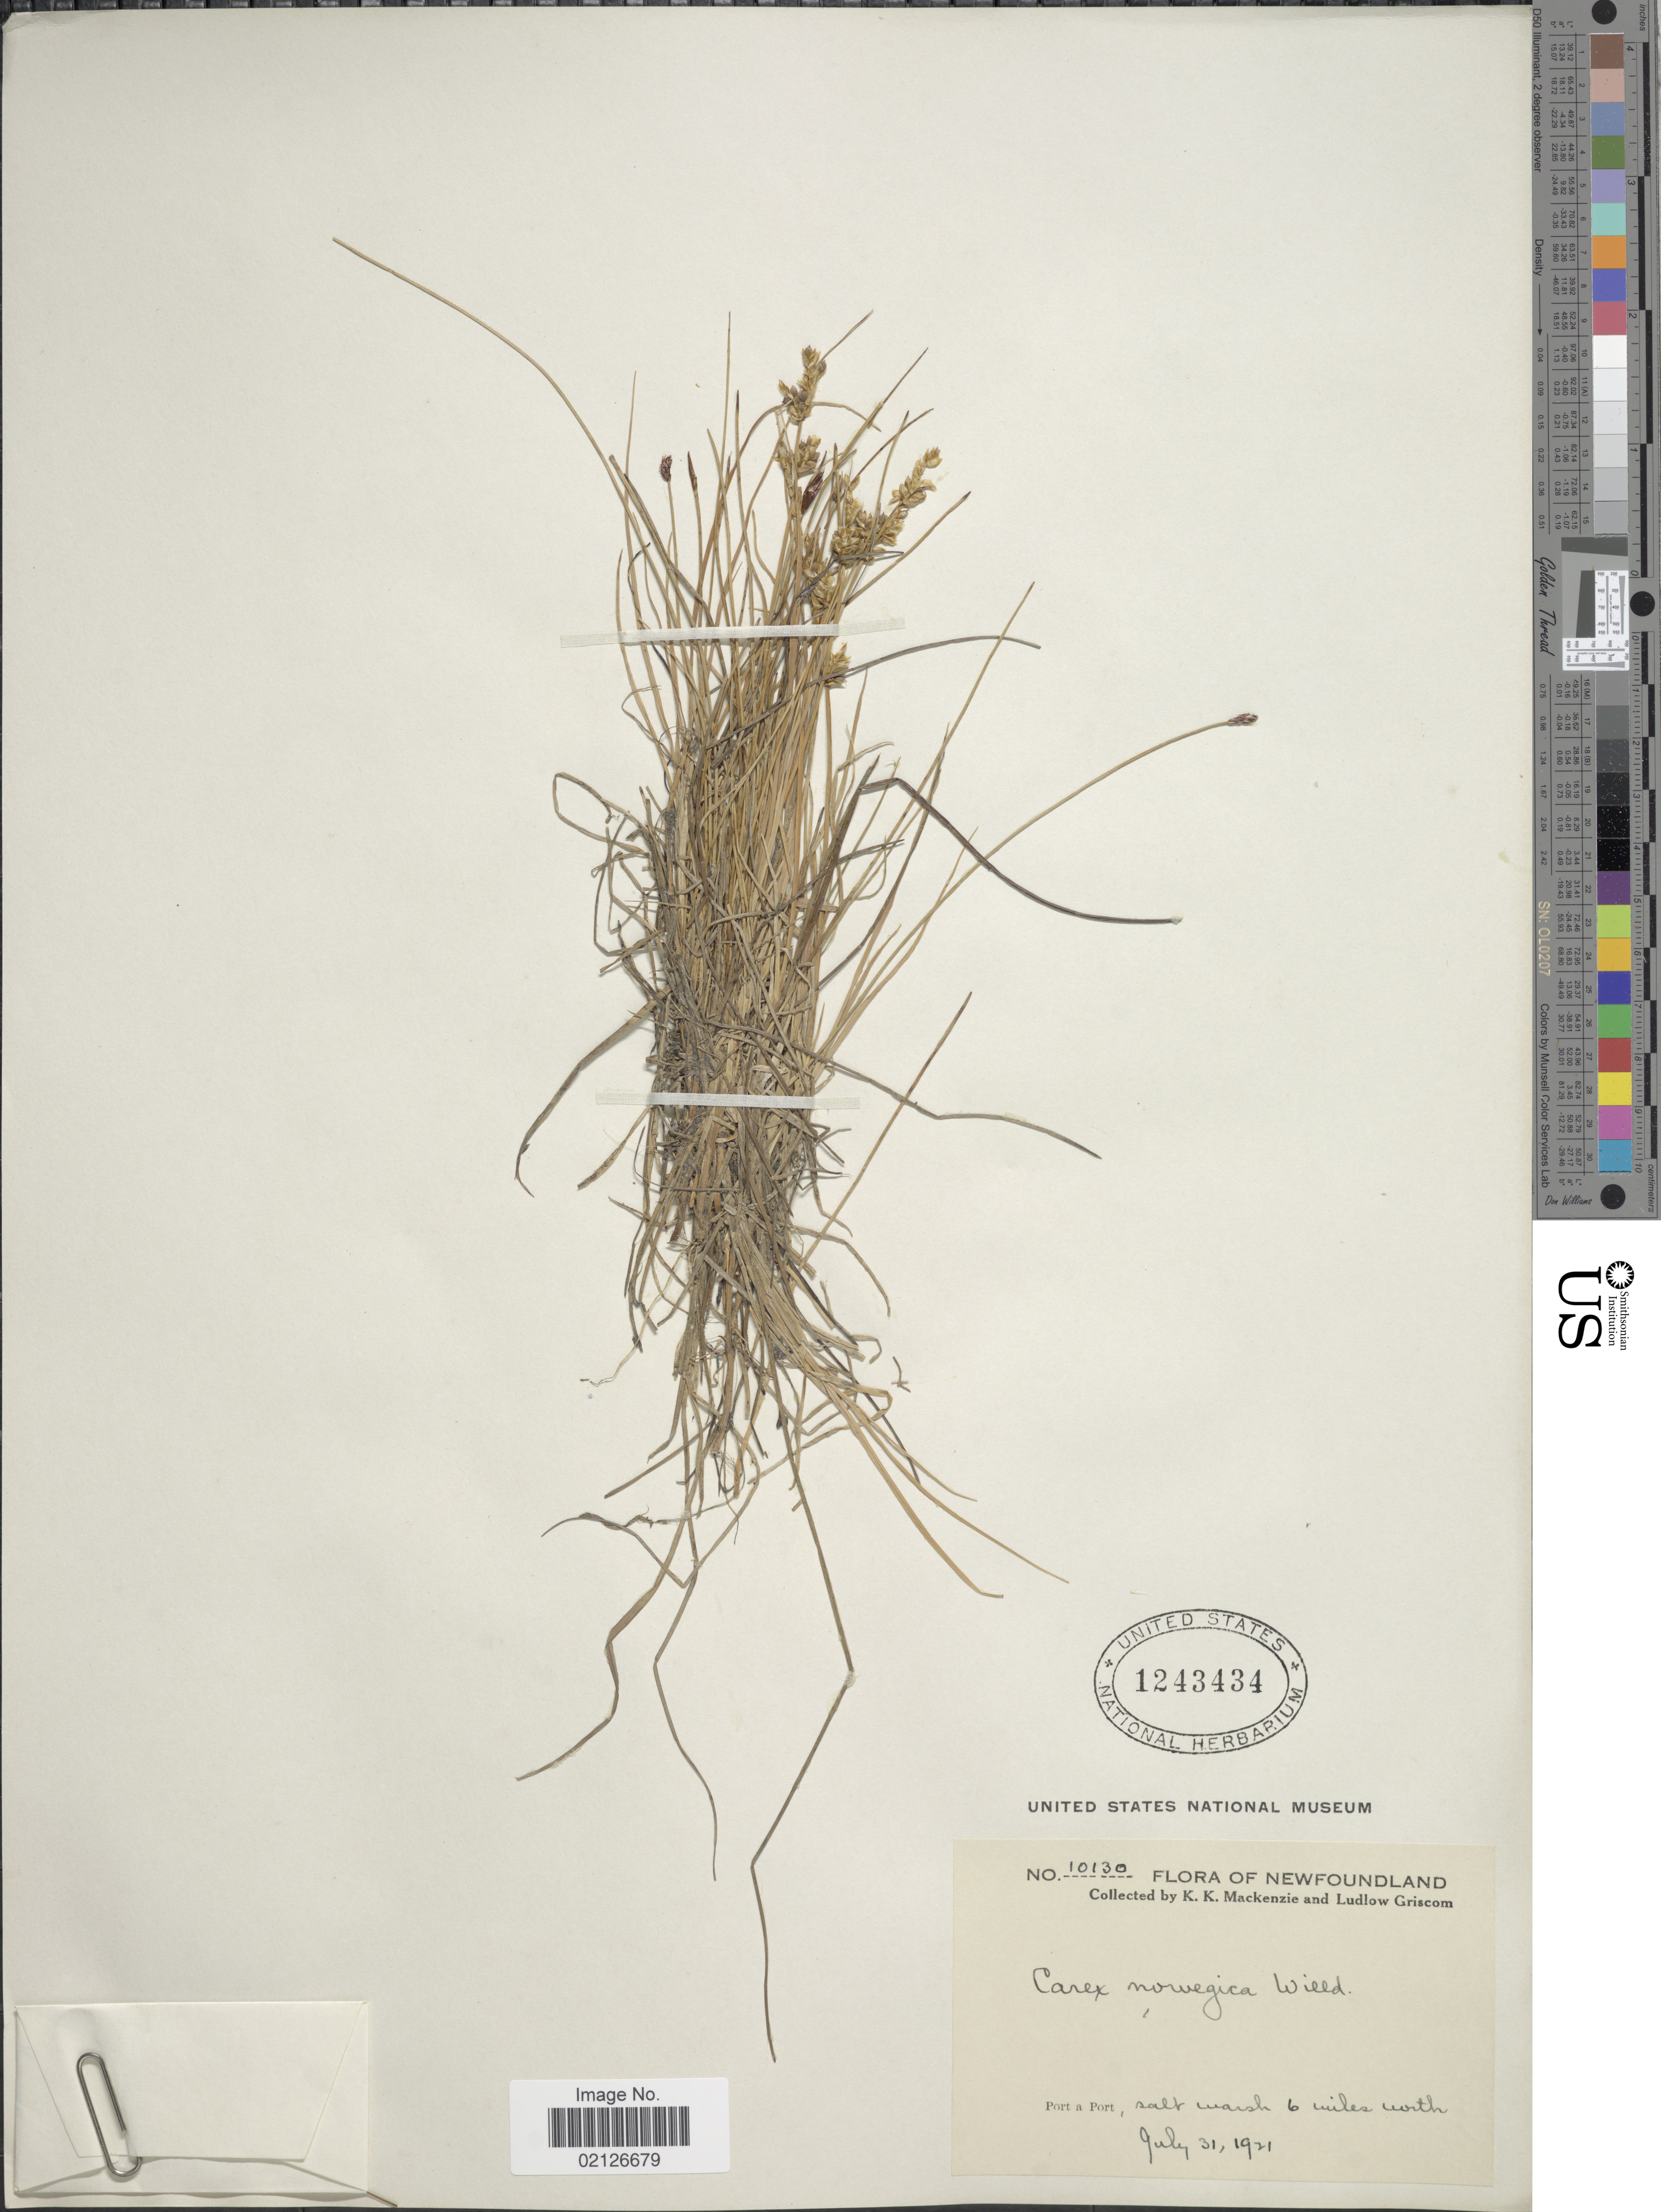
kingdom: Plantae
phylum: Tracheophyta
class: Liliopsida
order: Poales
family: Cyperaceae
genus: Carex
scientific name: Carex norvegica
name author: Retz.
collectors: K. K. Mackenzie & L. Griscom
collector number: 10130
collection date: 1921-07-31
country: Canada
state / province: Newfoundland and Labrador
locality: Port a Port, salt marsh 6 miles north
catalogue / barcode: US 1243434